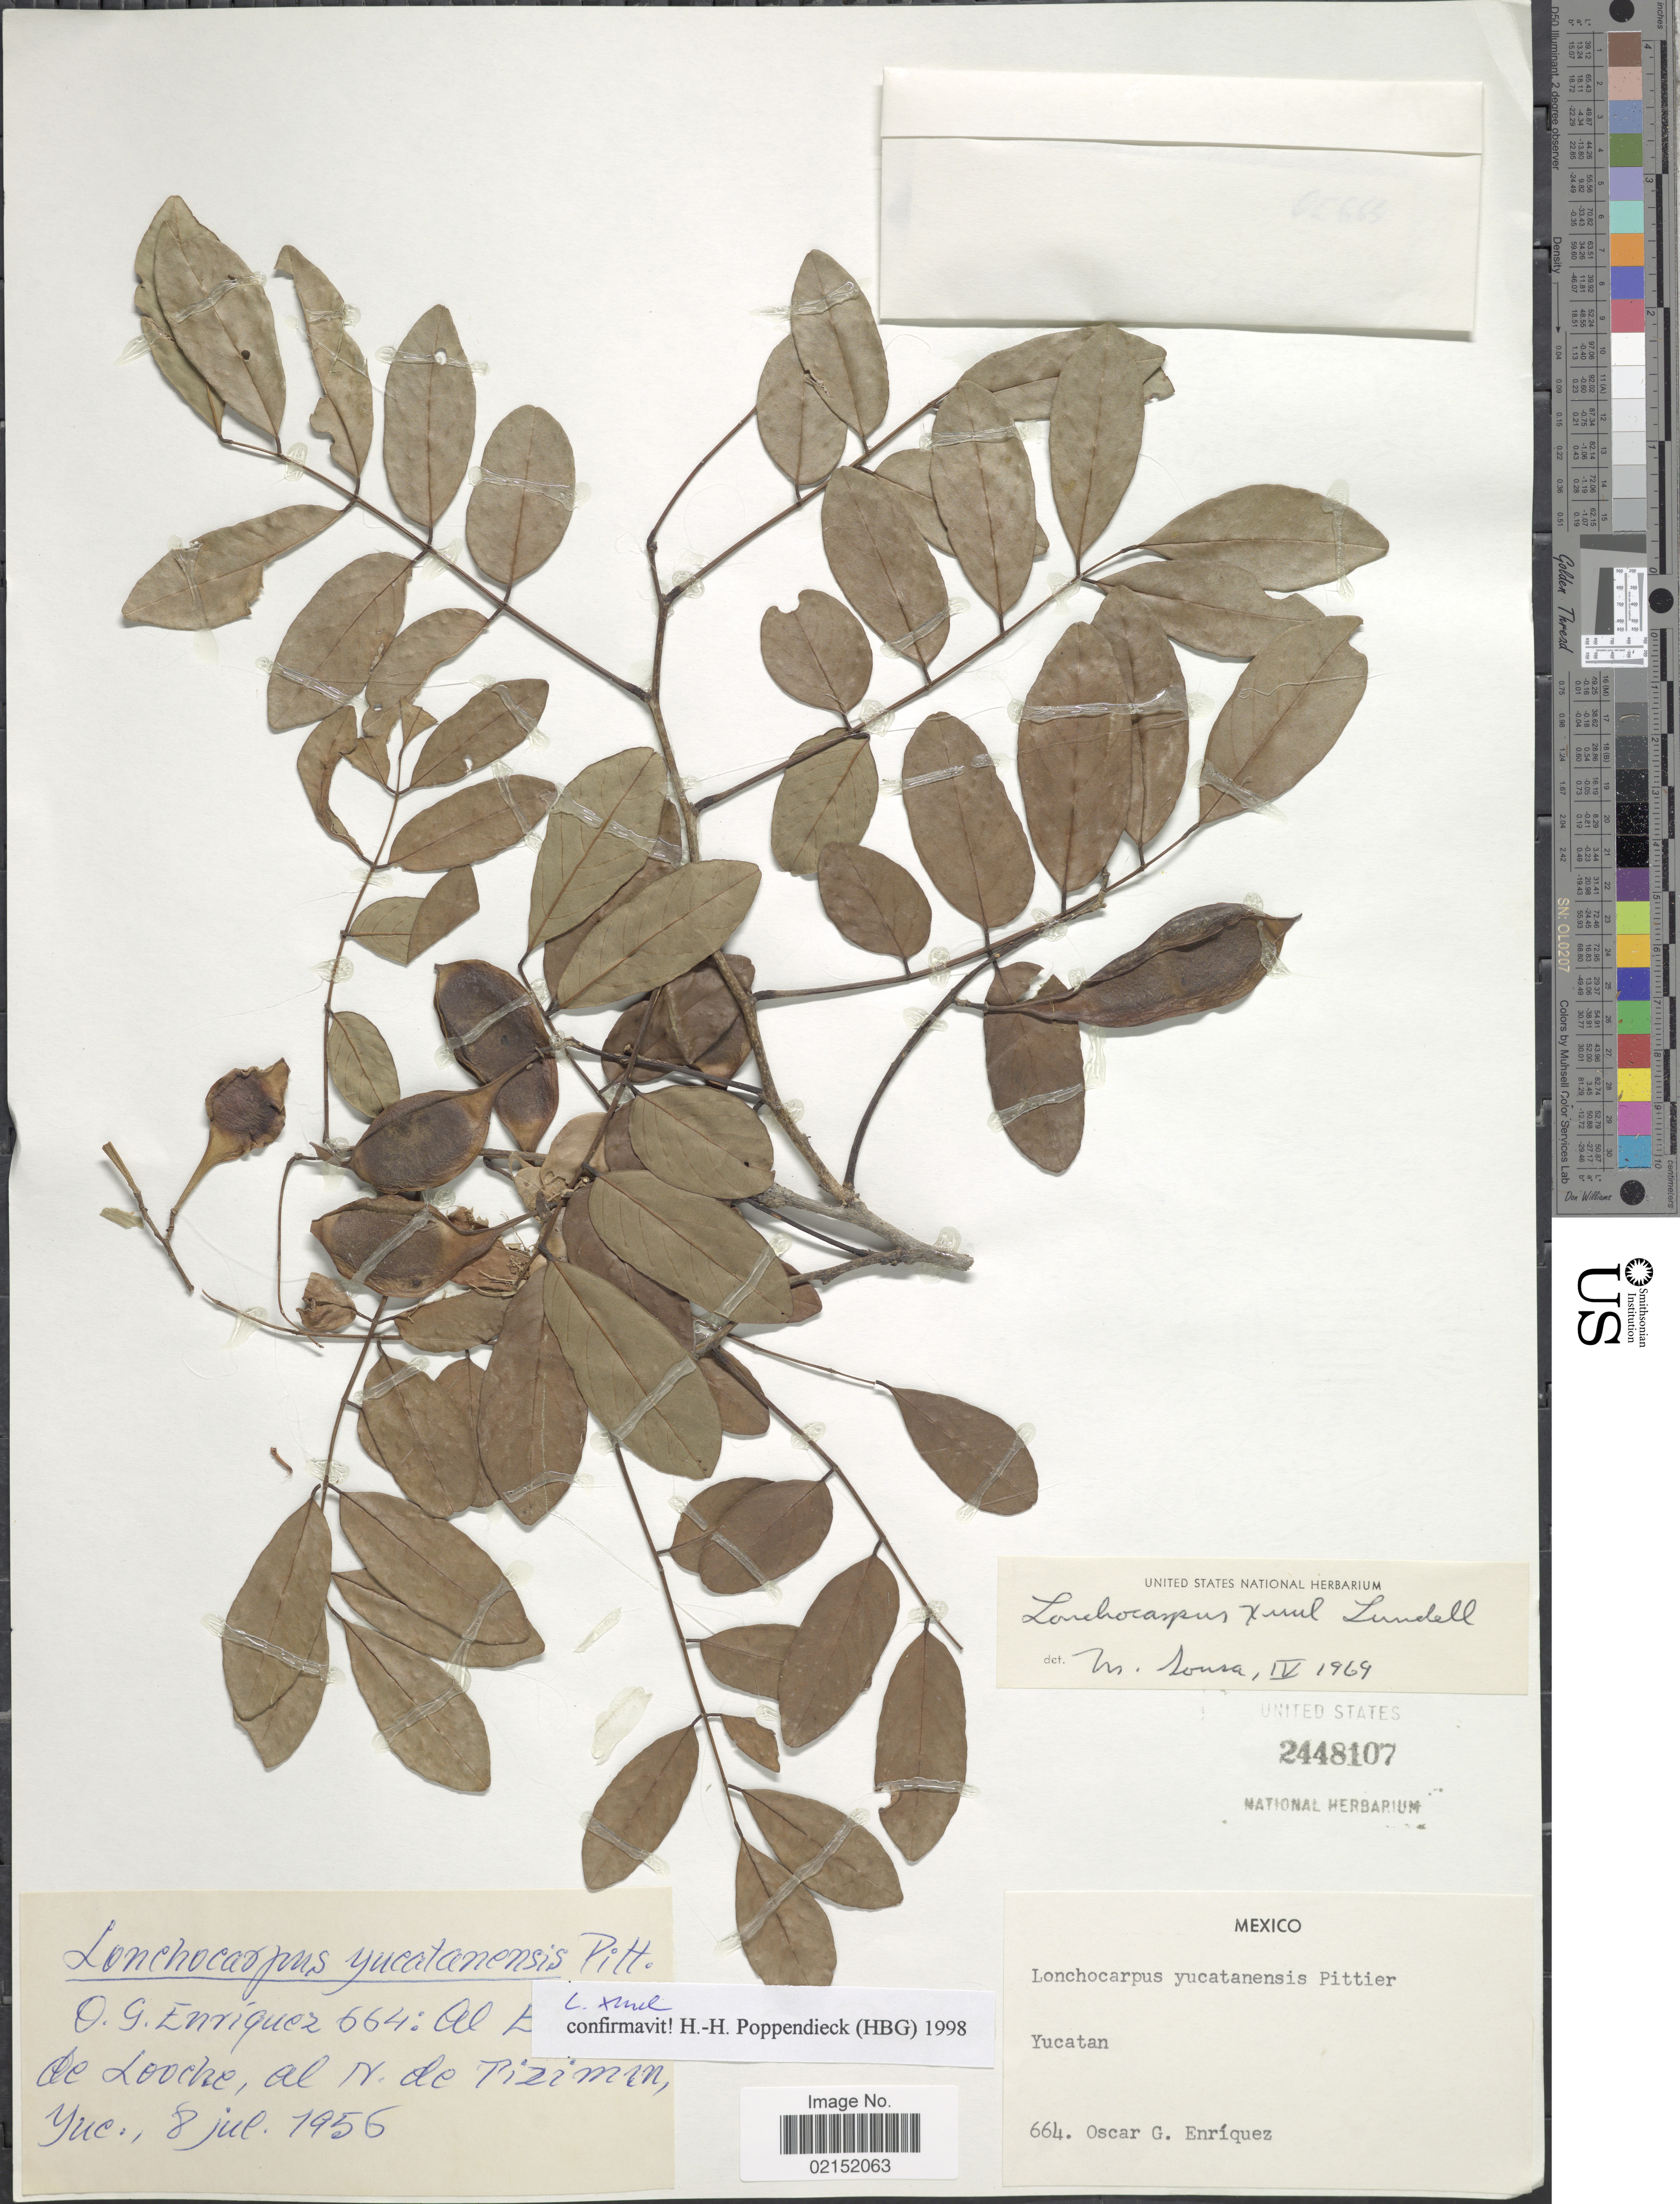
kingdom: Plantae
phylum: Tracheophyta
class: Magnoliopsida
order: Fabales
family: Fabaceae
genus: Lonchocarpus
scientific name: Lonchocarpus xuul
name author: Lundell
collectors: O. Enriquez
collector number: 664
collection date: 1956-07-08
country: Mexico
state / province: Yucatán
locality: Al E. de Looche, al N de Tizimín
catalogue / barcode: US 2448107